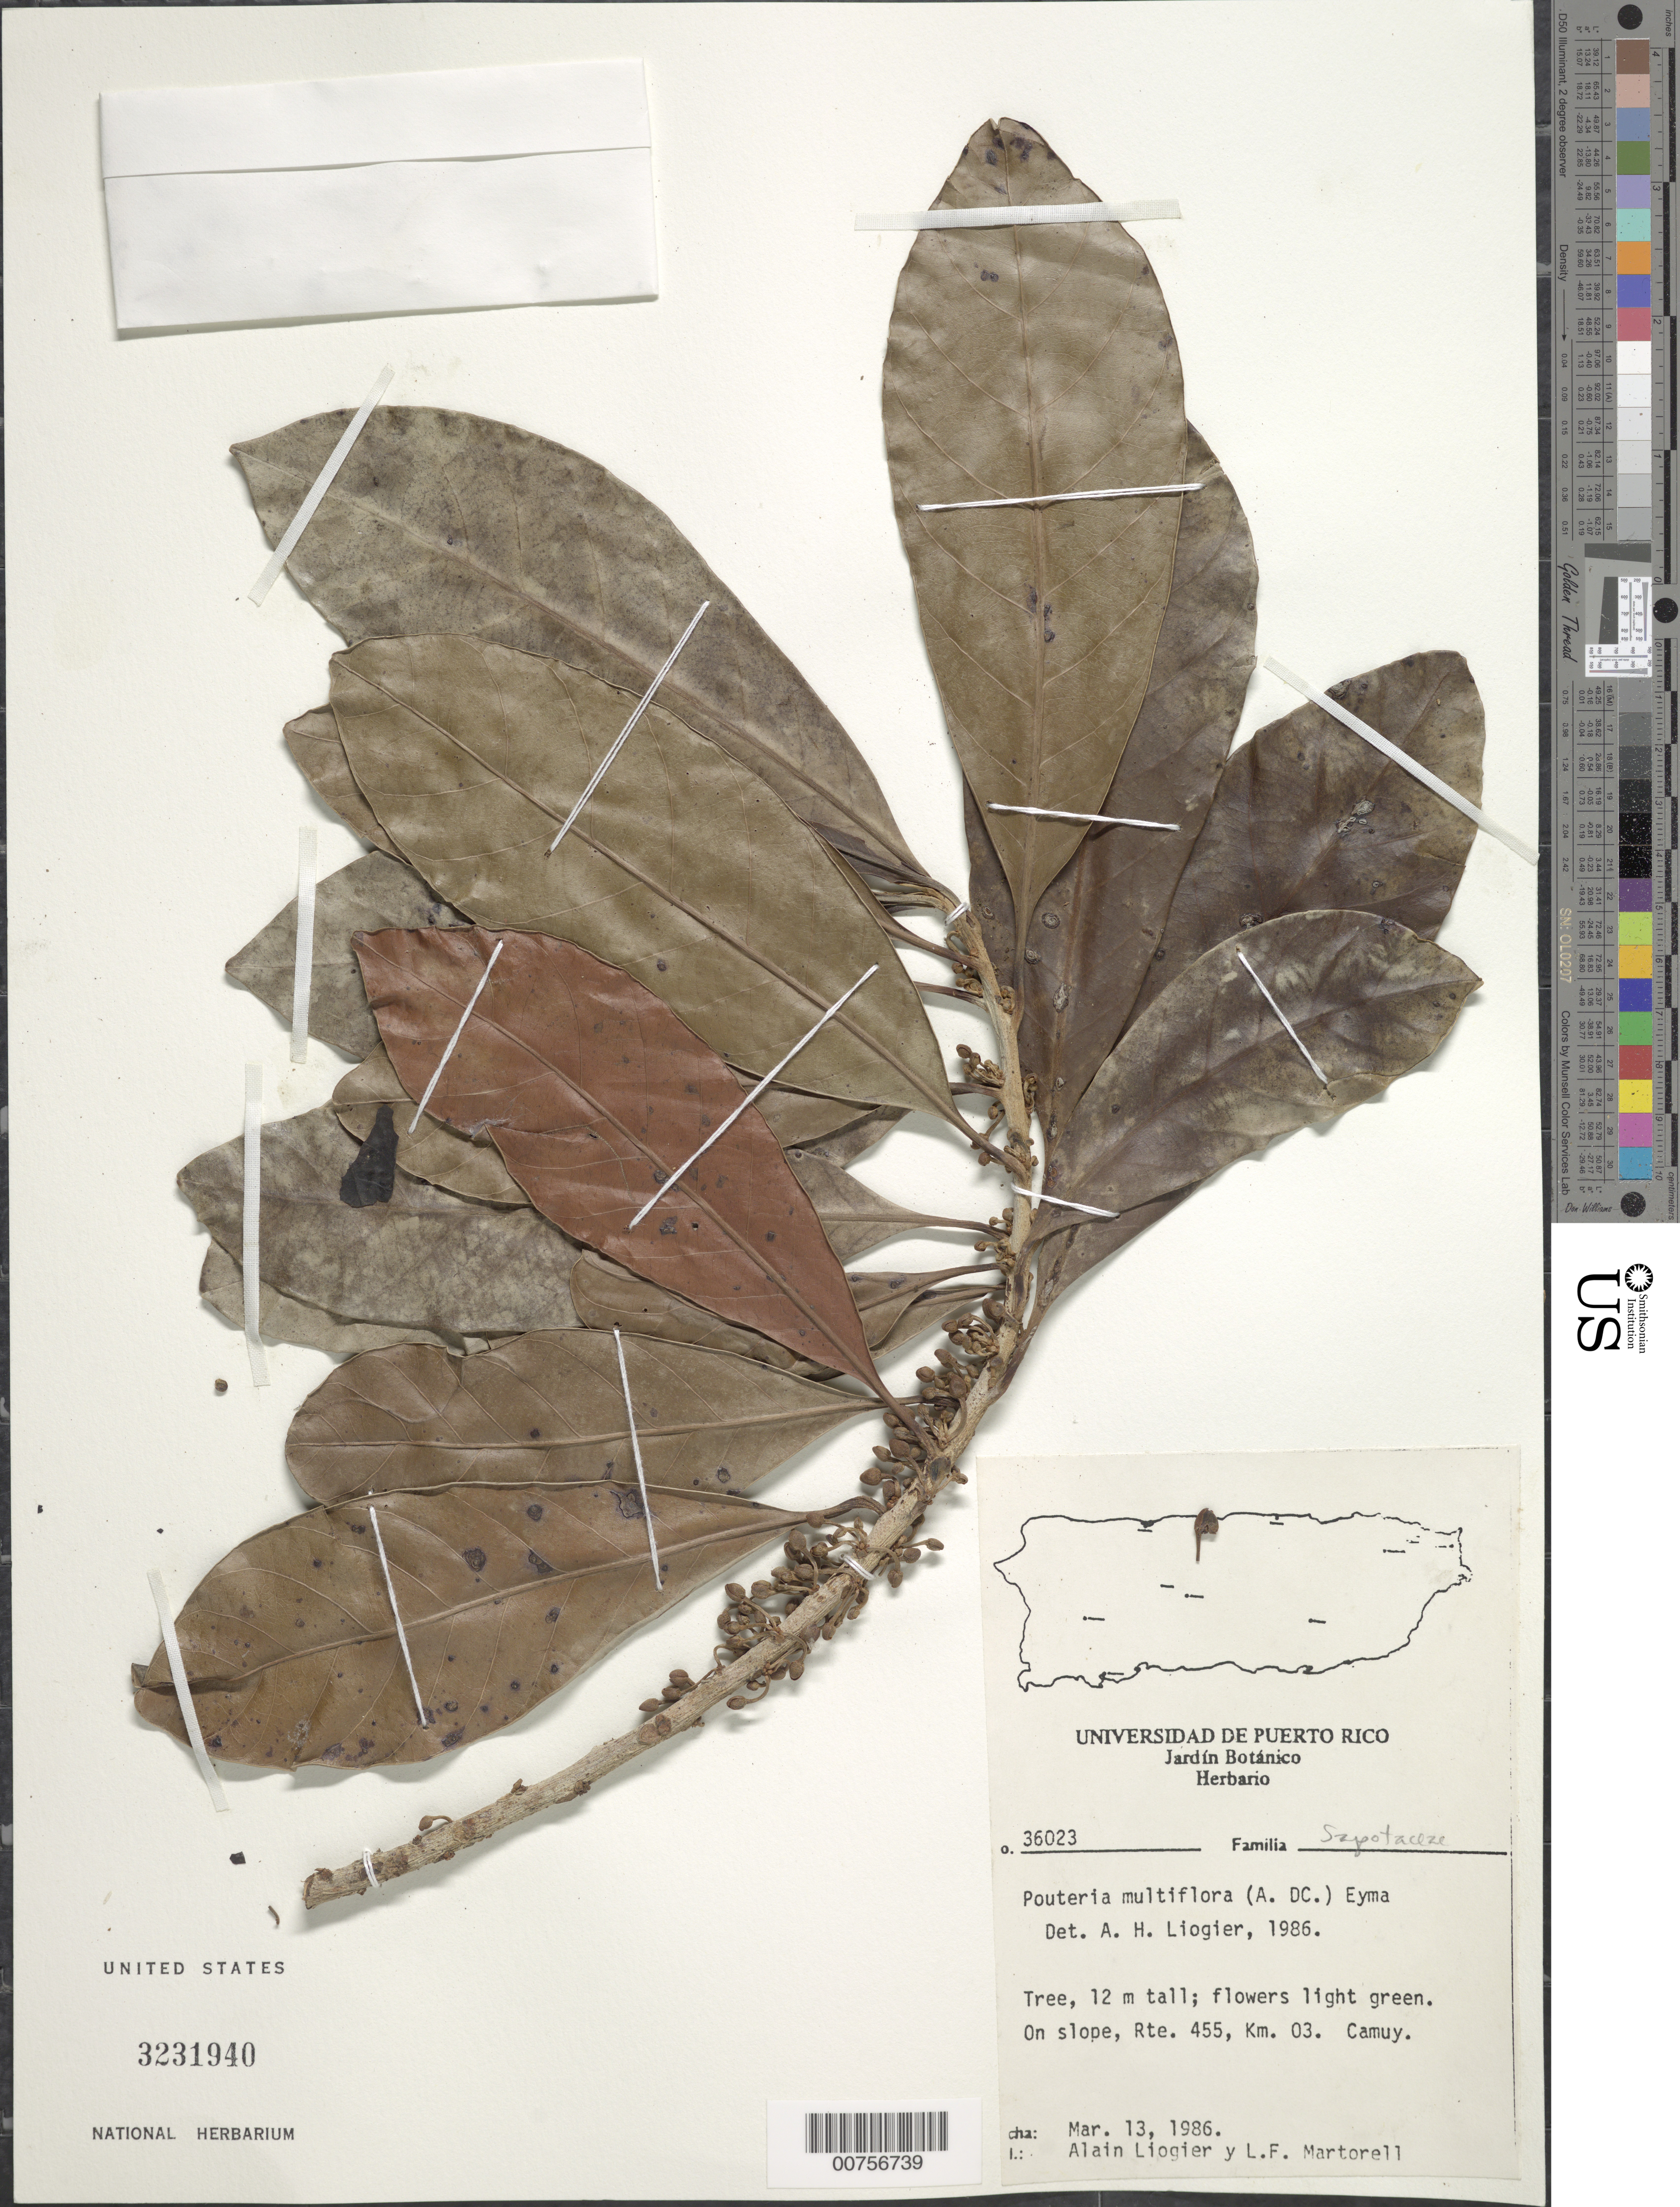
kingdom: Plantae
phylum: Tracheophyta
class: Magnoliopsida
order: Ericales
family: Sapotaceae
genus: Pouteria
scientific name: Pouteria multiflora var. typica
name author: Baehni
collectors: A. H. Liogier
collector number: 36023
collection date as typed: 13 Mar 1986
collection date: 1986-03-13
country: Puerto Rico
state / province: Camuy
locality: On slope, Rte 455, km 03. Camuy.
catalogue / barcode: US 3231940